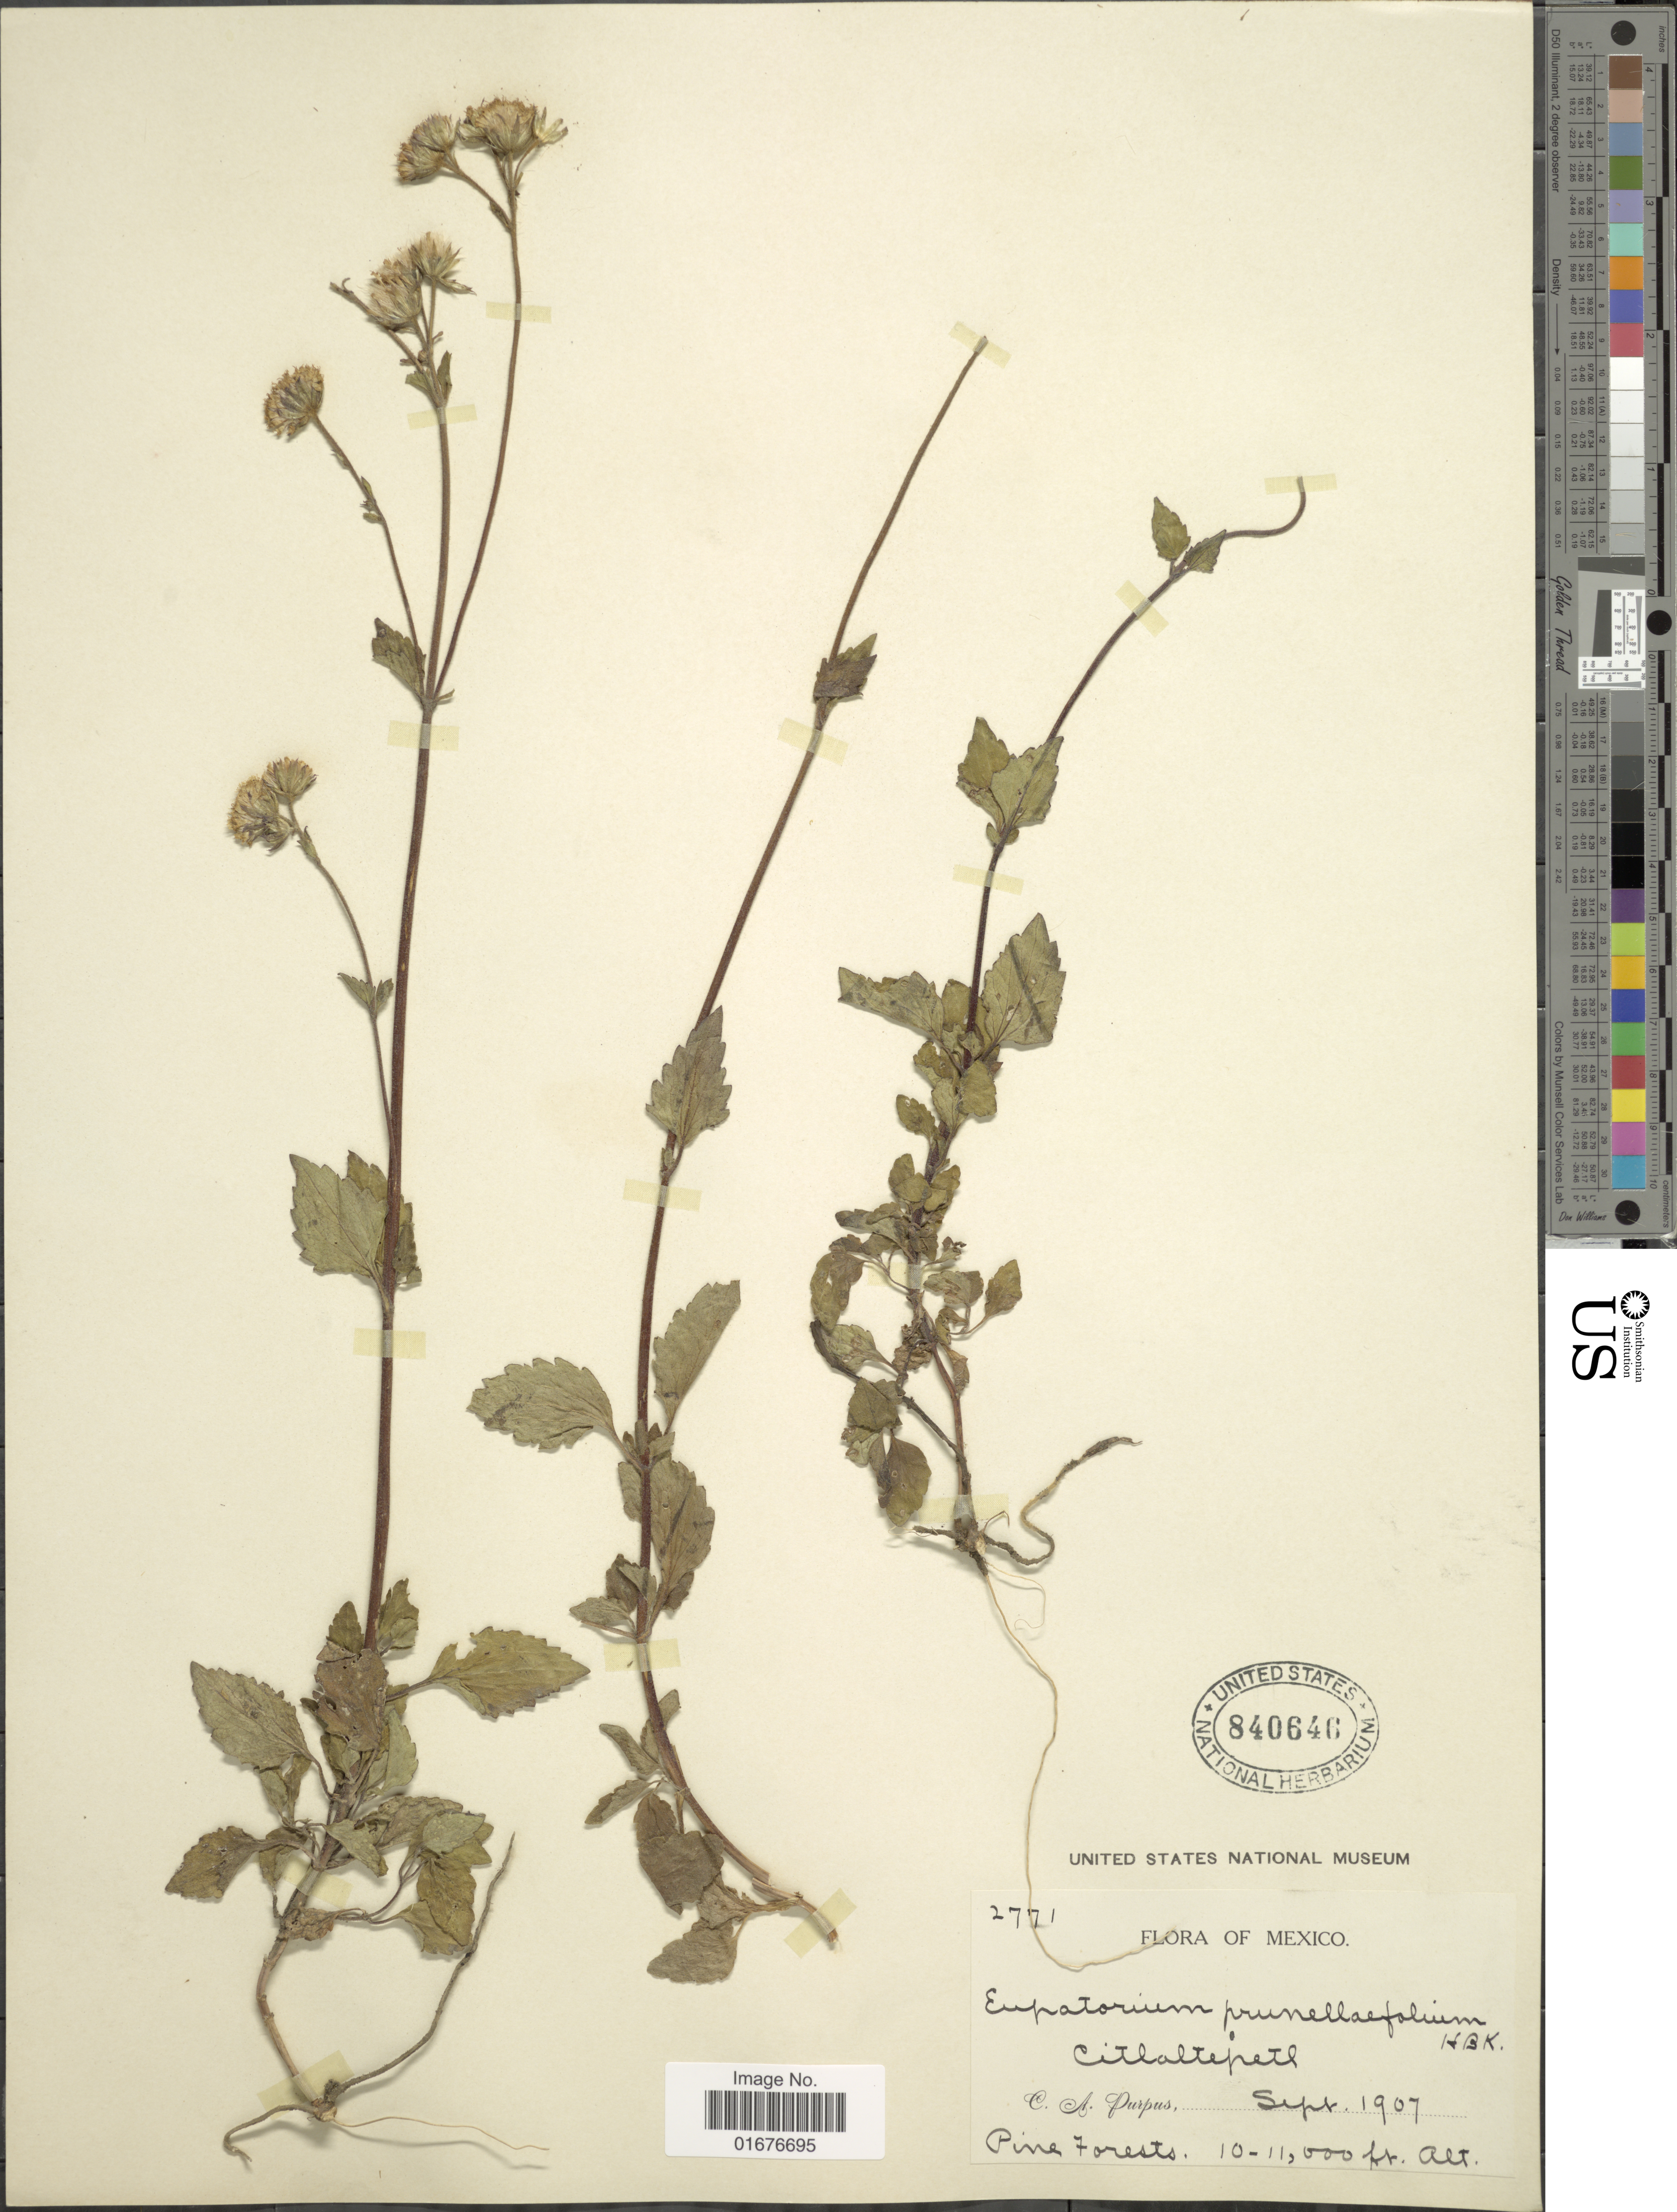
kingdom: Plantae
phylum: Tracheophyta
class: Magnoliopsida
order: Asterales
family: Asteraceae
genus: Ageratina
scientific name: Ageratina prunellaefolia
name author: (Kunth) R.M. King & H. Rob.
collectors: C. A. Purpus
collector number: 2771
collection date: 1907-09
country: Mexico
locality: Citlaltepetl, pine forest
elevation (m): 3048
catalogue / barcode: US 840646